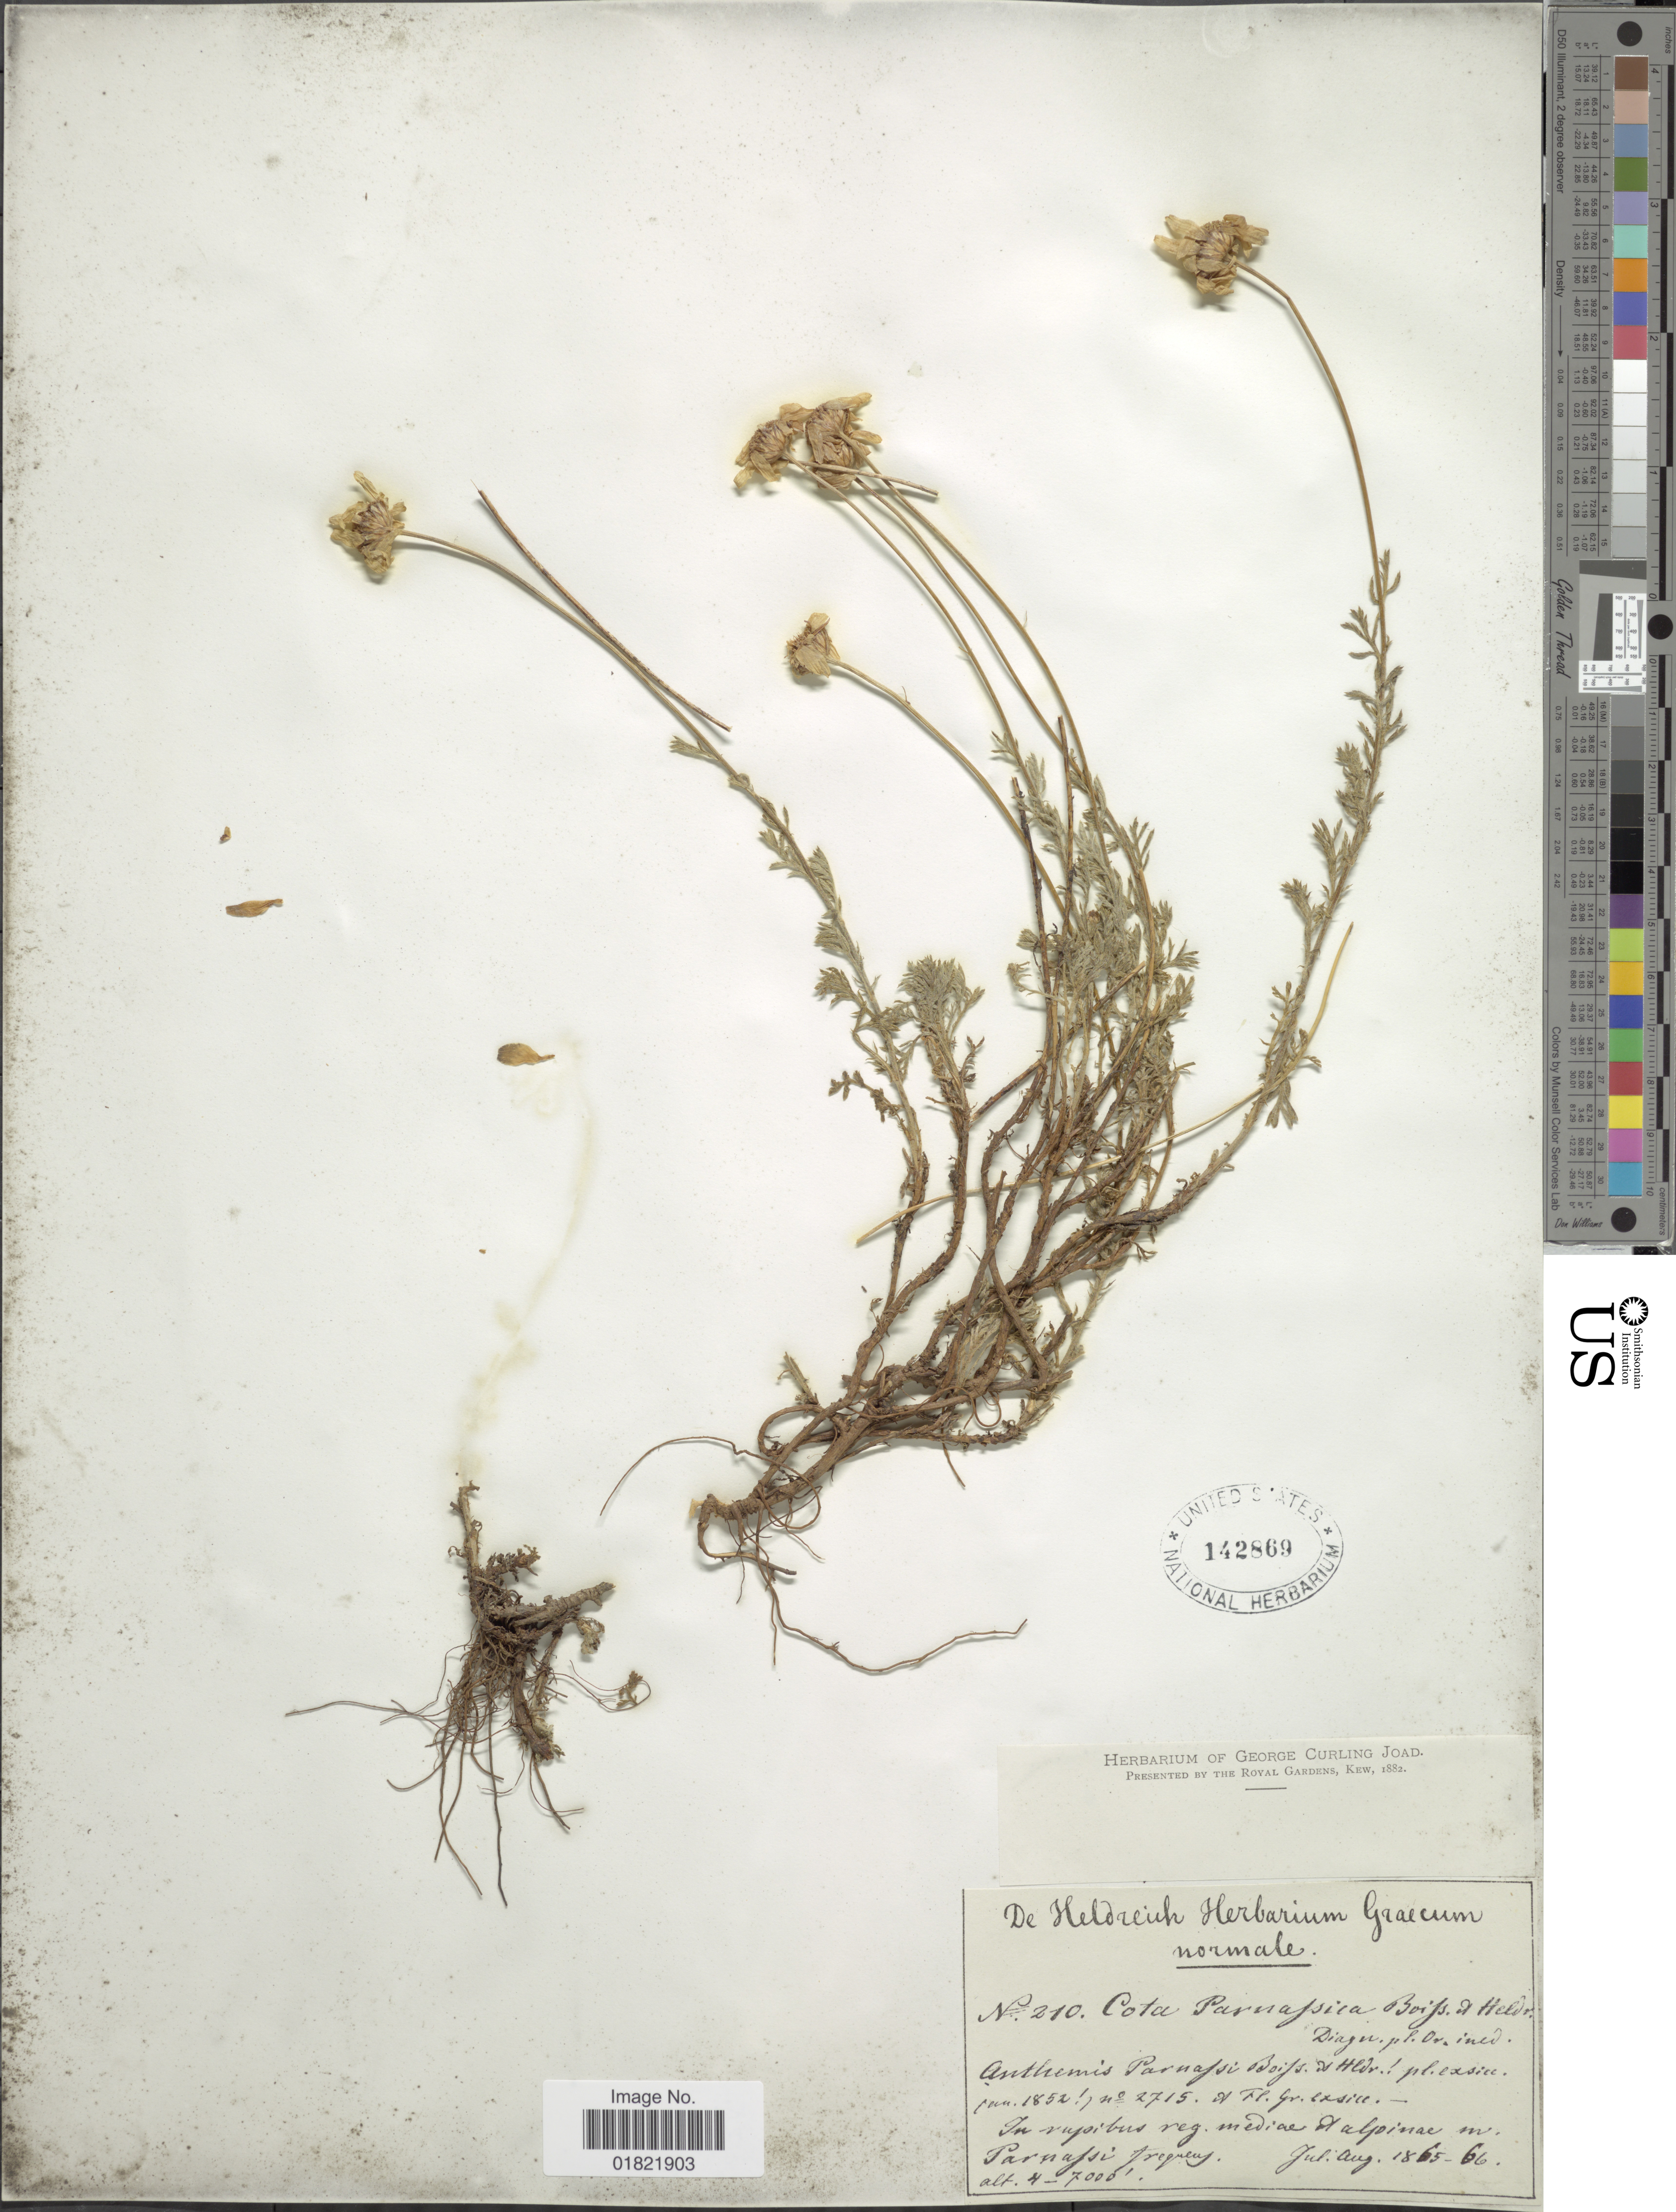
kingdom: Plantae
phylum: Tracheophyta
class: Magnoliopsida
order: Asterales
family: Asteraceae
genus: Anthemis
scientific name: Anthemis parnassica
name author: Boiss. & Heldr.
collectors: -. De Heldreich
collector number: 210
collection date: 1865-07/1866-08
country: Greece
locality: In rupibus reg. mediae in alpinae m Parnafsi frequens.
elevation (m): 1219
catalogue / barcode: US 142869